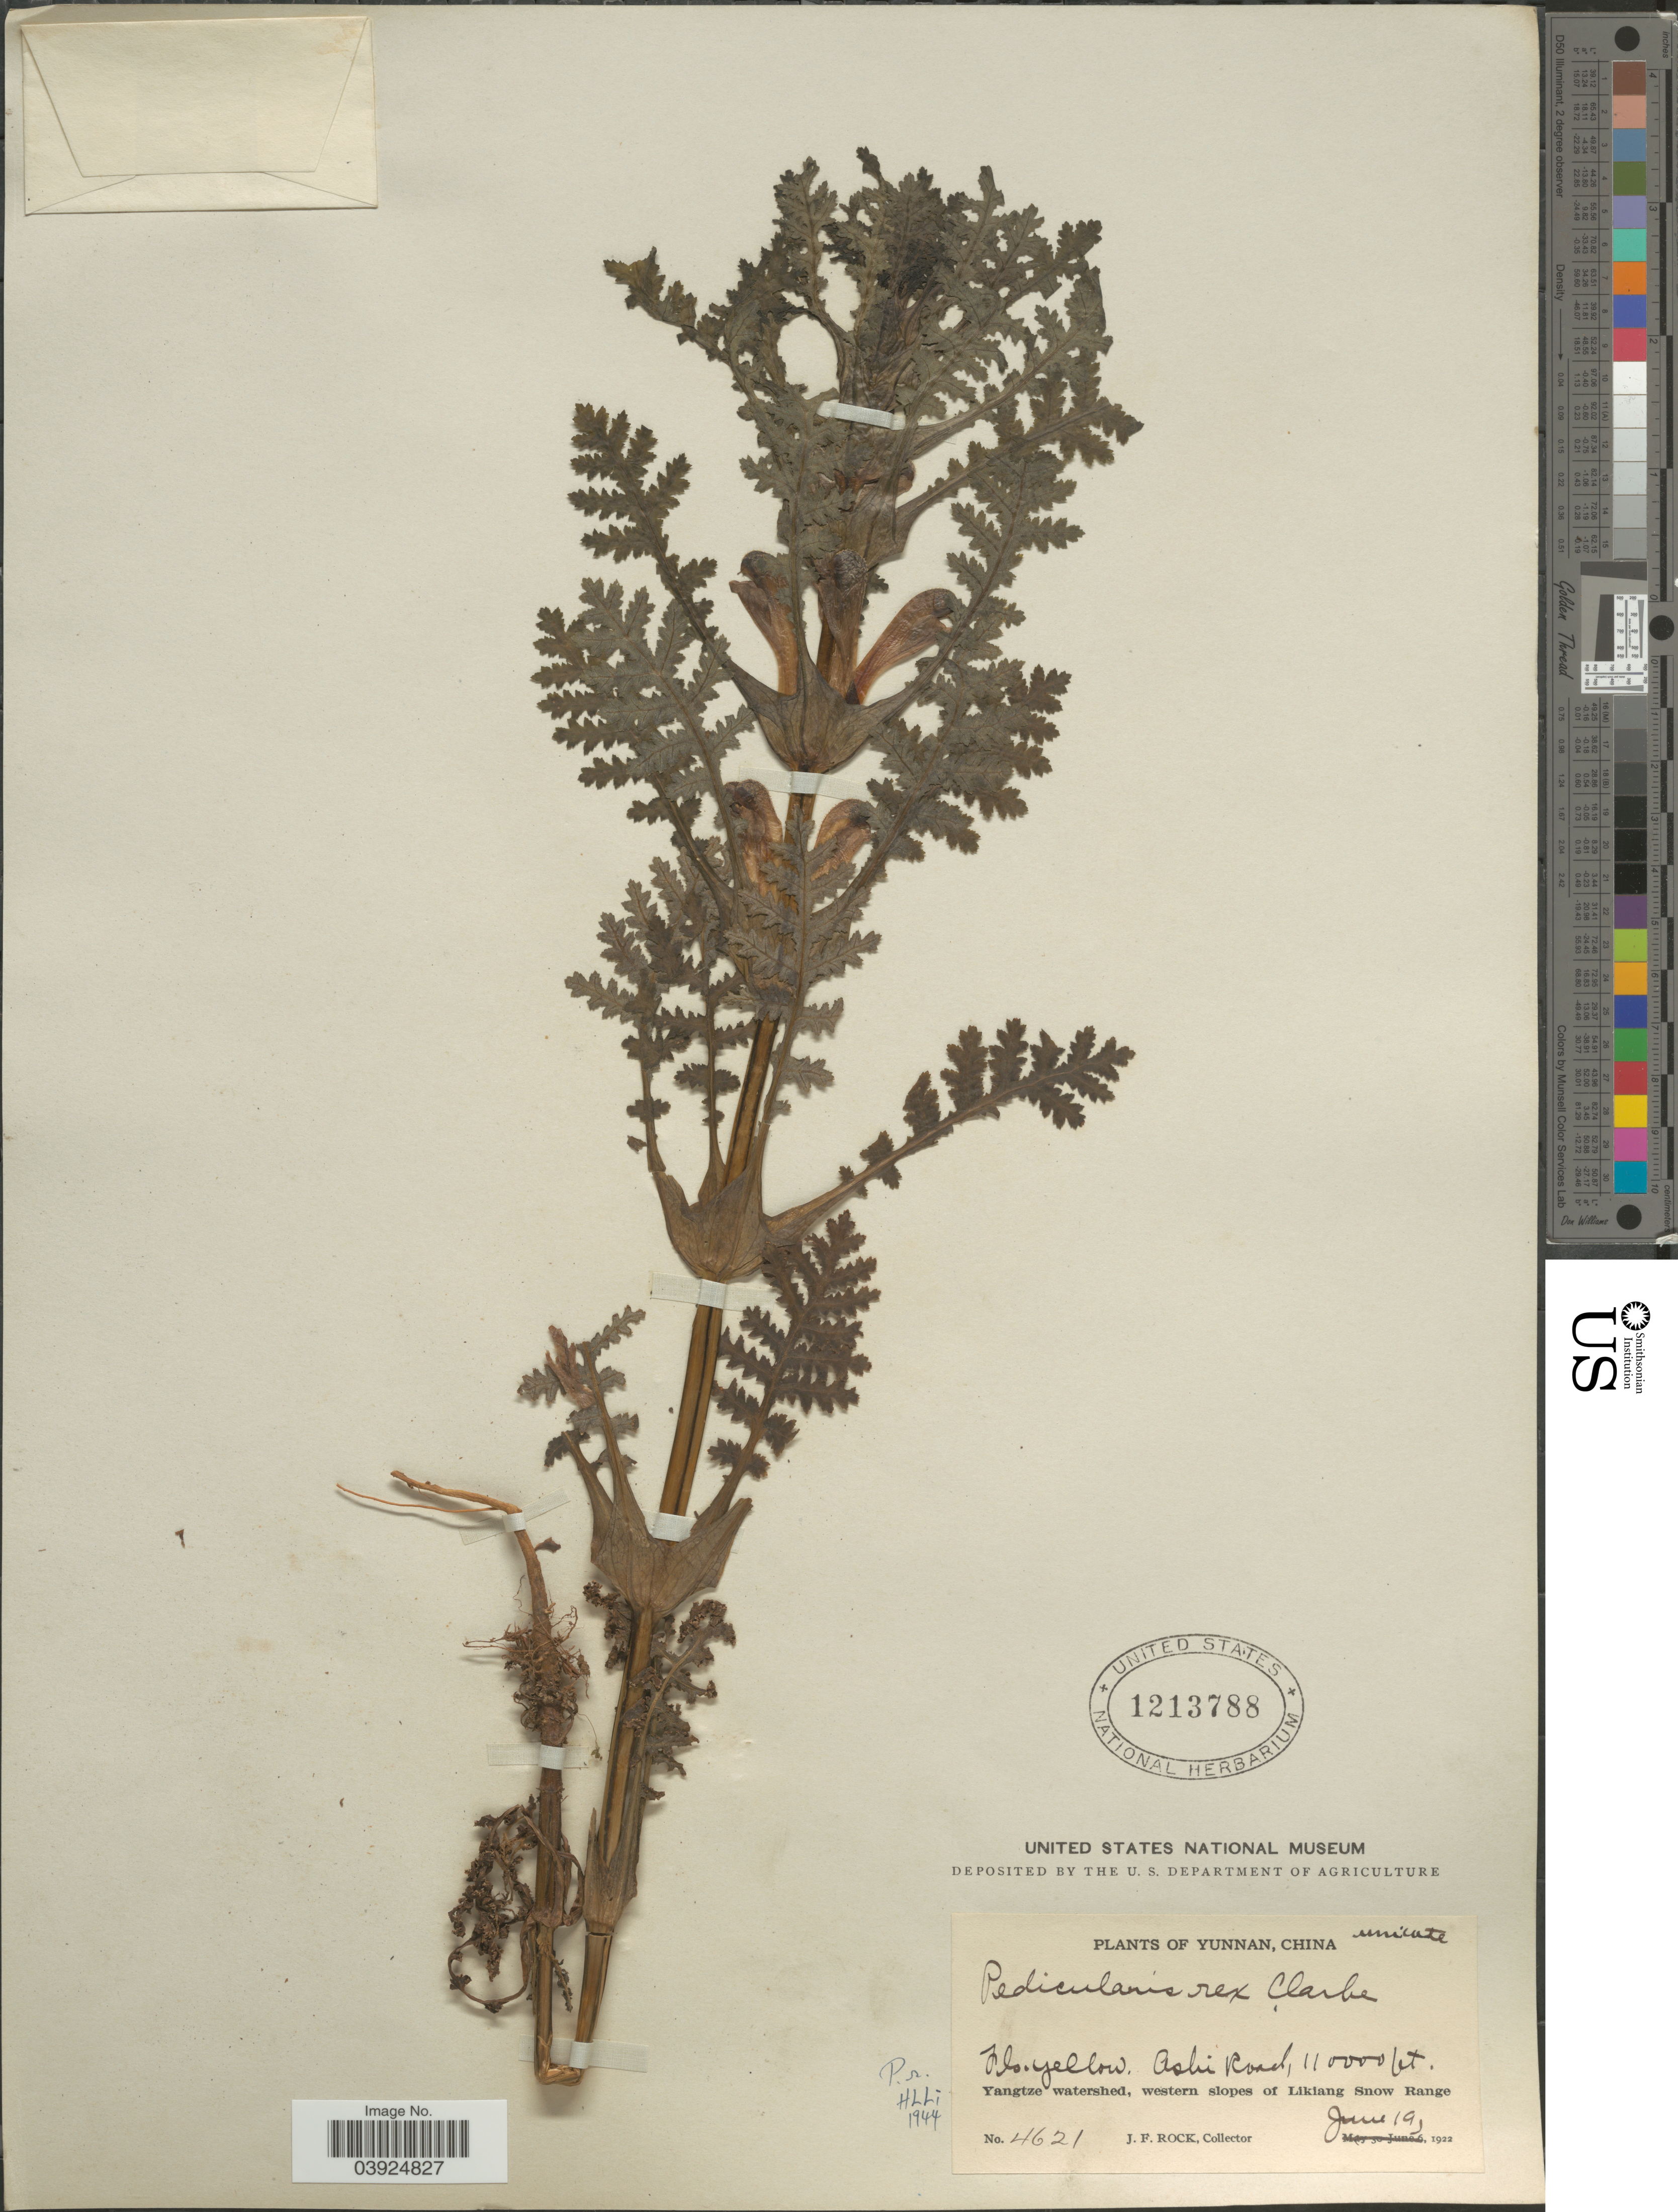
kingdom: Plantae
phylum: Tracheophyta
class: Magnoliopsida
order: Lamiales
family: Orobanchaceae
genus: Pedicularis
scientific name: Pedicularis rex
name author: C.B. Clarke ex Maxim.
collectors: J. Rock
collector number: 4621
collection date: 1922-06-19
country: China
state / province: Yunnan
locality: Ashi Road. Yangtze watershed, western slopes of Likiang Snow Range.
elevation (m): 3353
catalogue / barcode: US 1213788